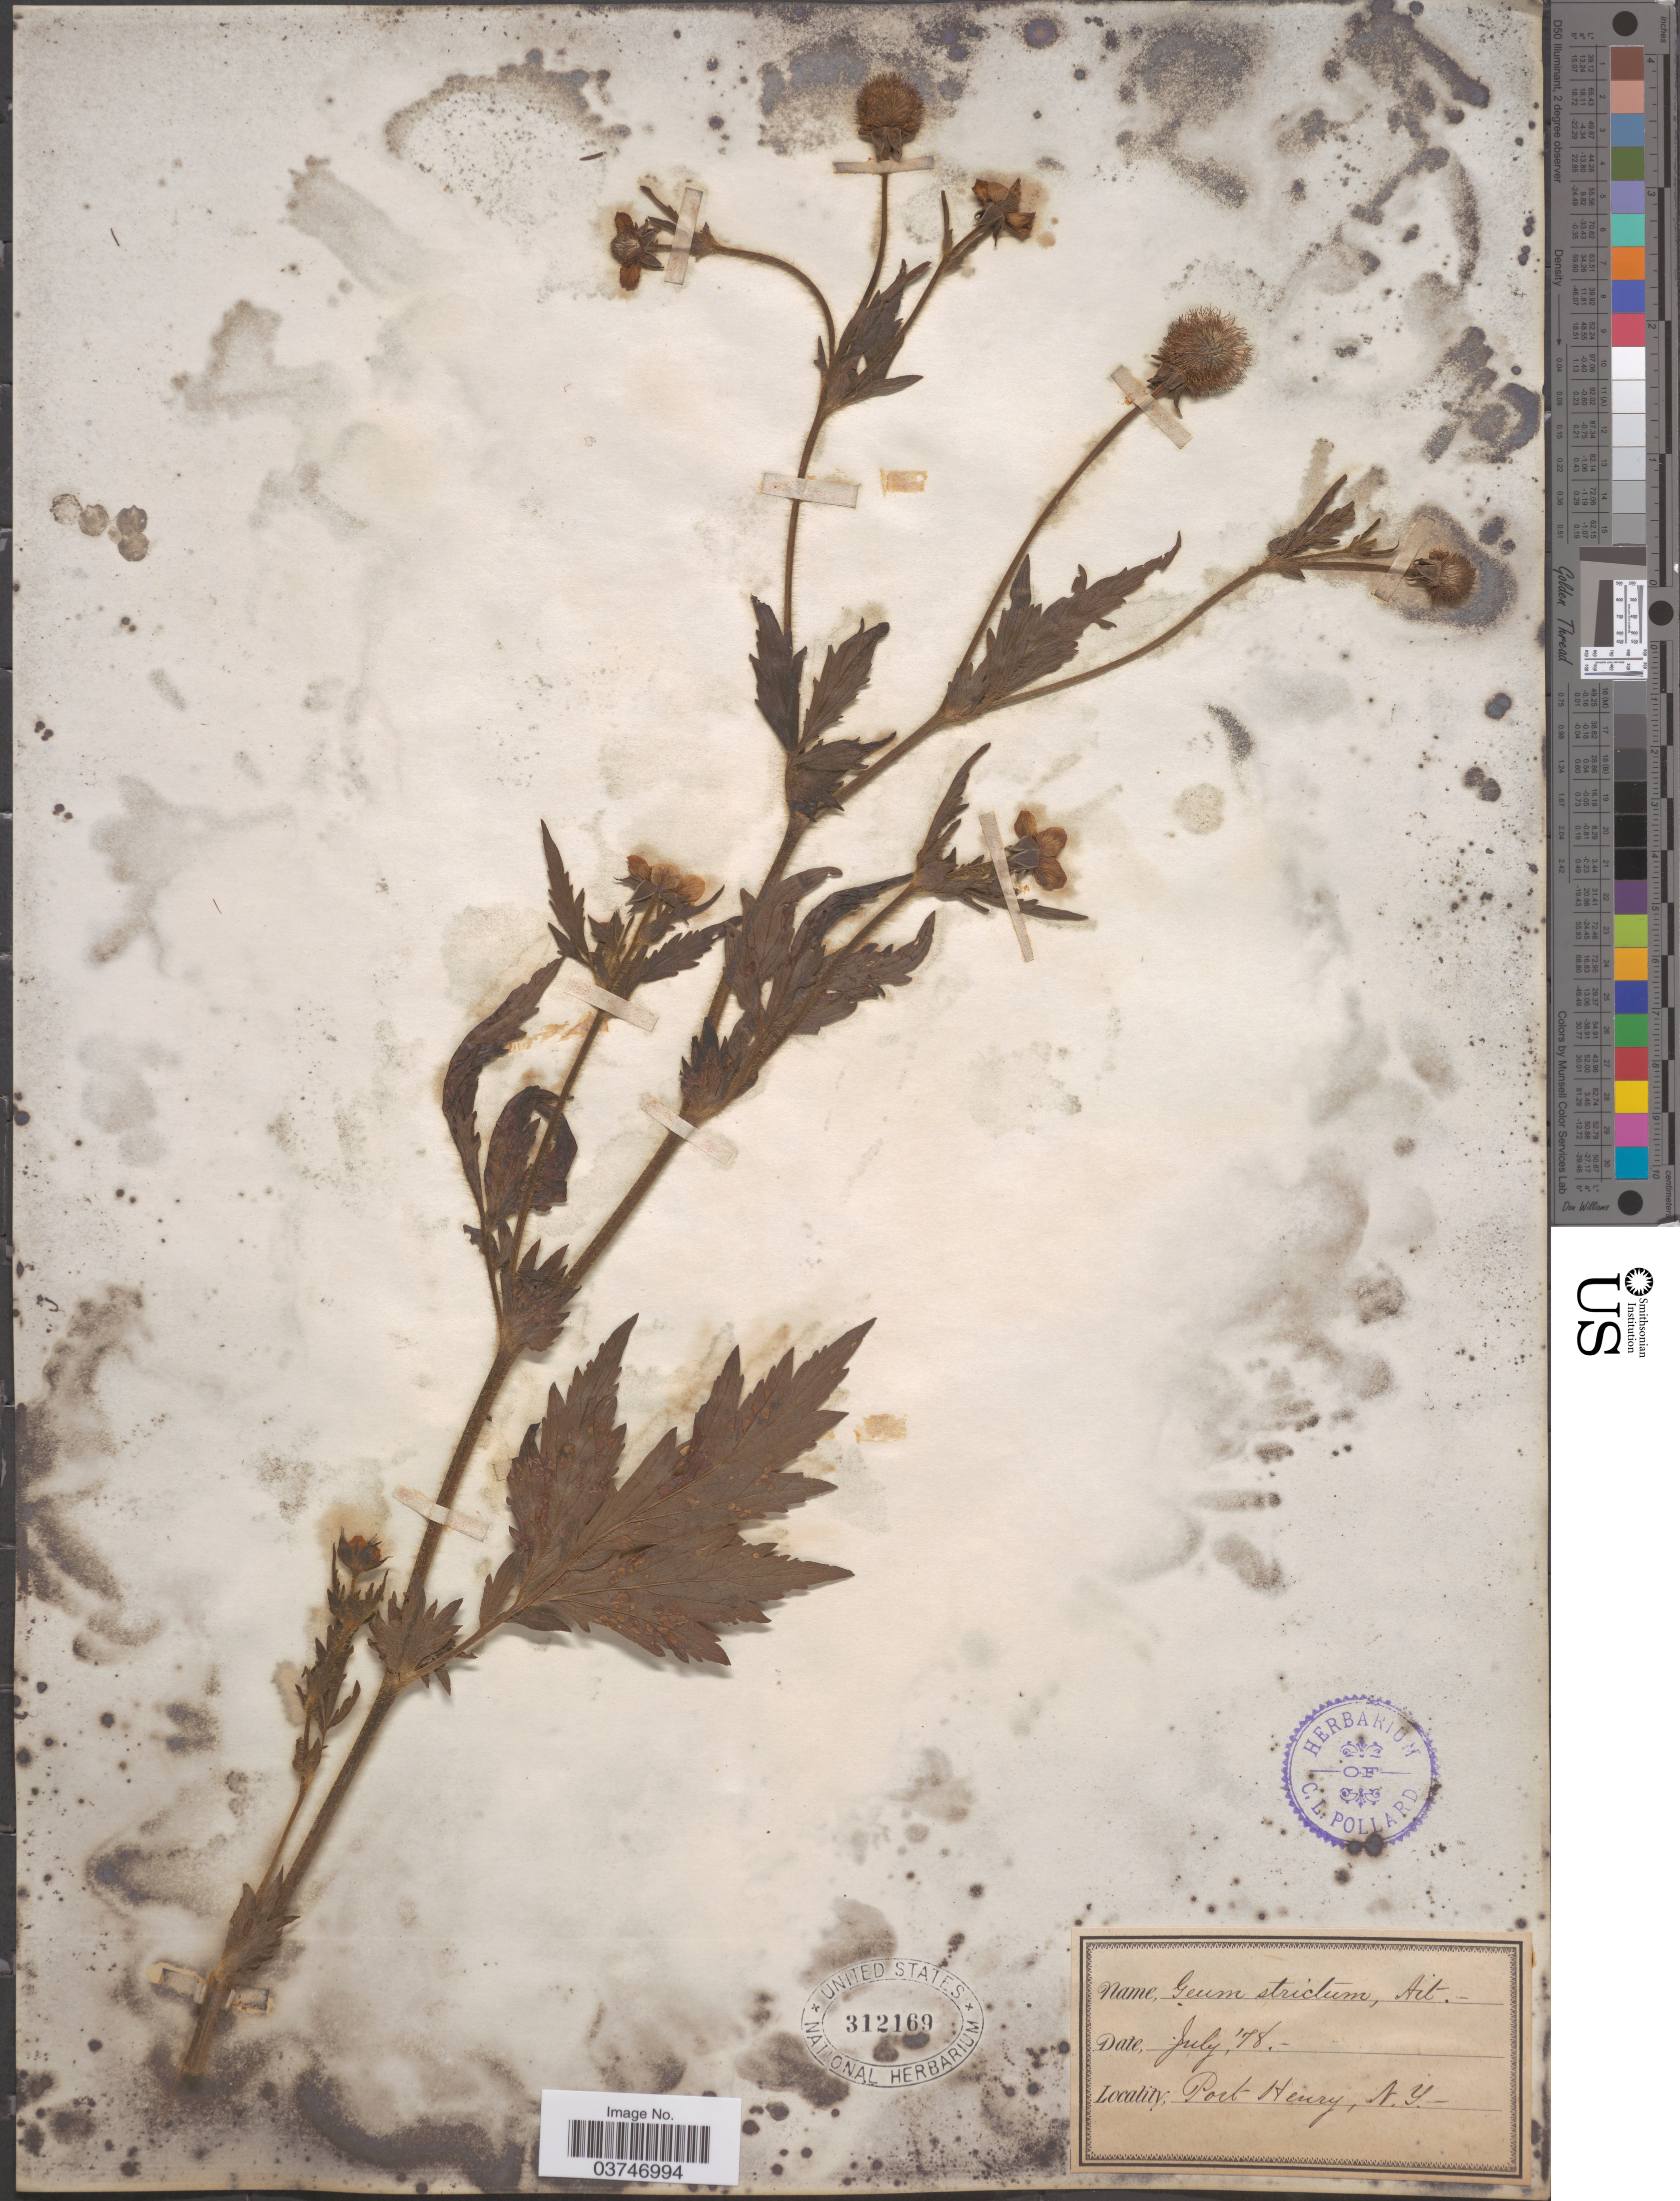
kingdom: Plantae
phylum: Tracheophyta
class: Magnoliopsida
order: Rosales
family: Rosaceae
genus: Geum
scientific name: Geum aleppicum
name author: Jacq.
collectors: ex herb. C.L. Pollard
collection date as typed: Transcribed d/m/y: /7/78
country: United States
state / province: New York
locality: Port Henry.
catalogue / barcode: US 312169